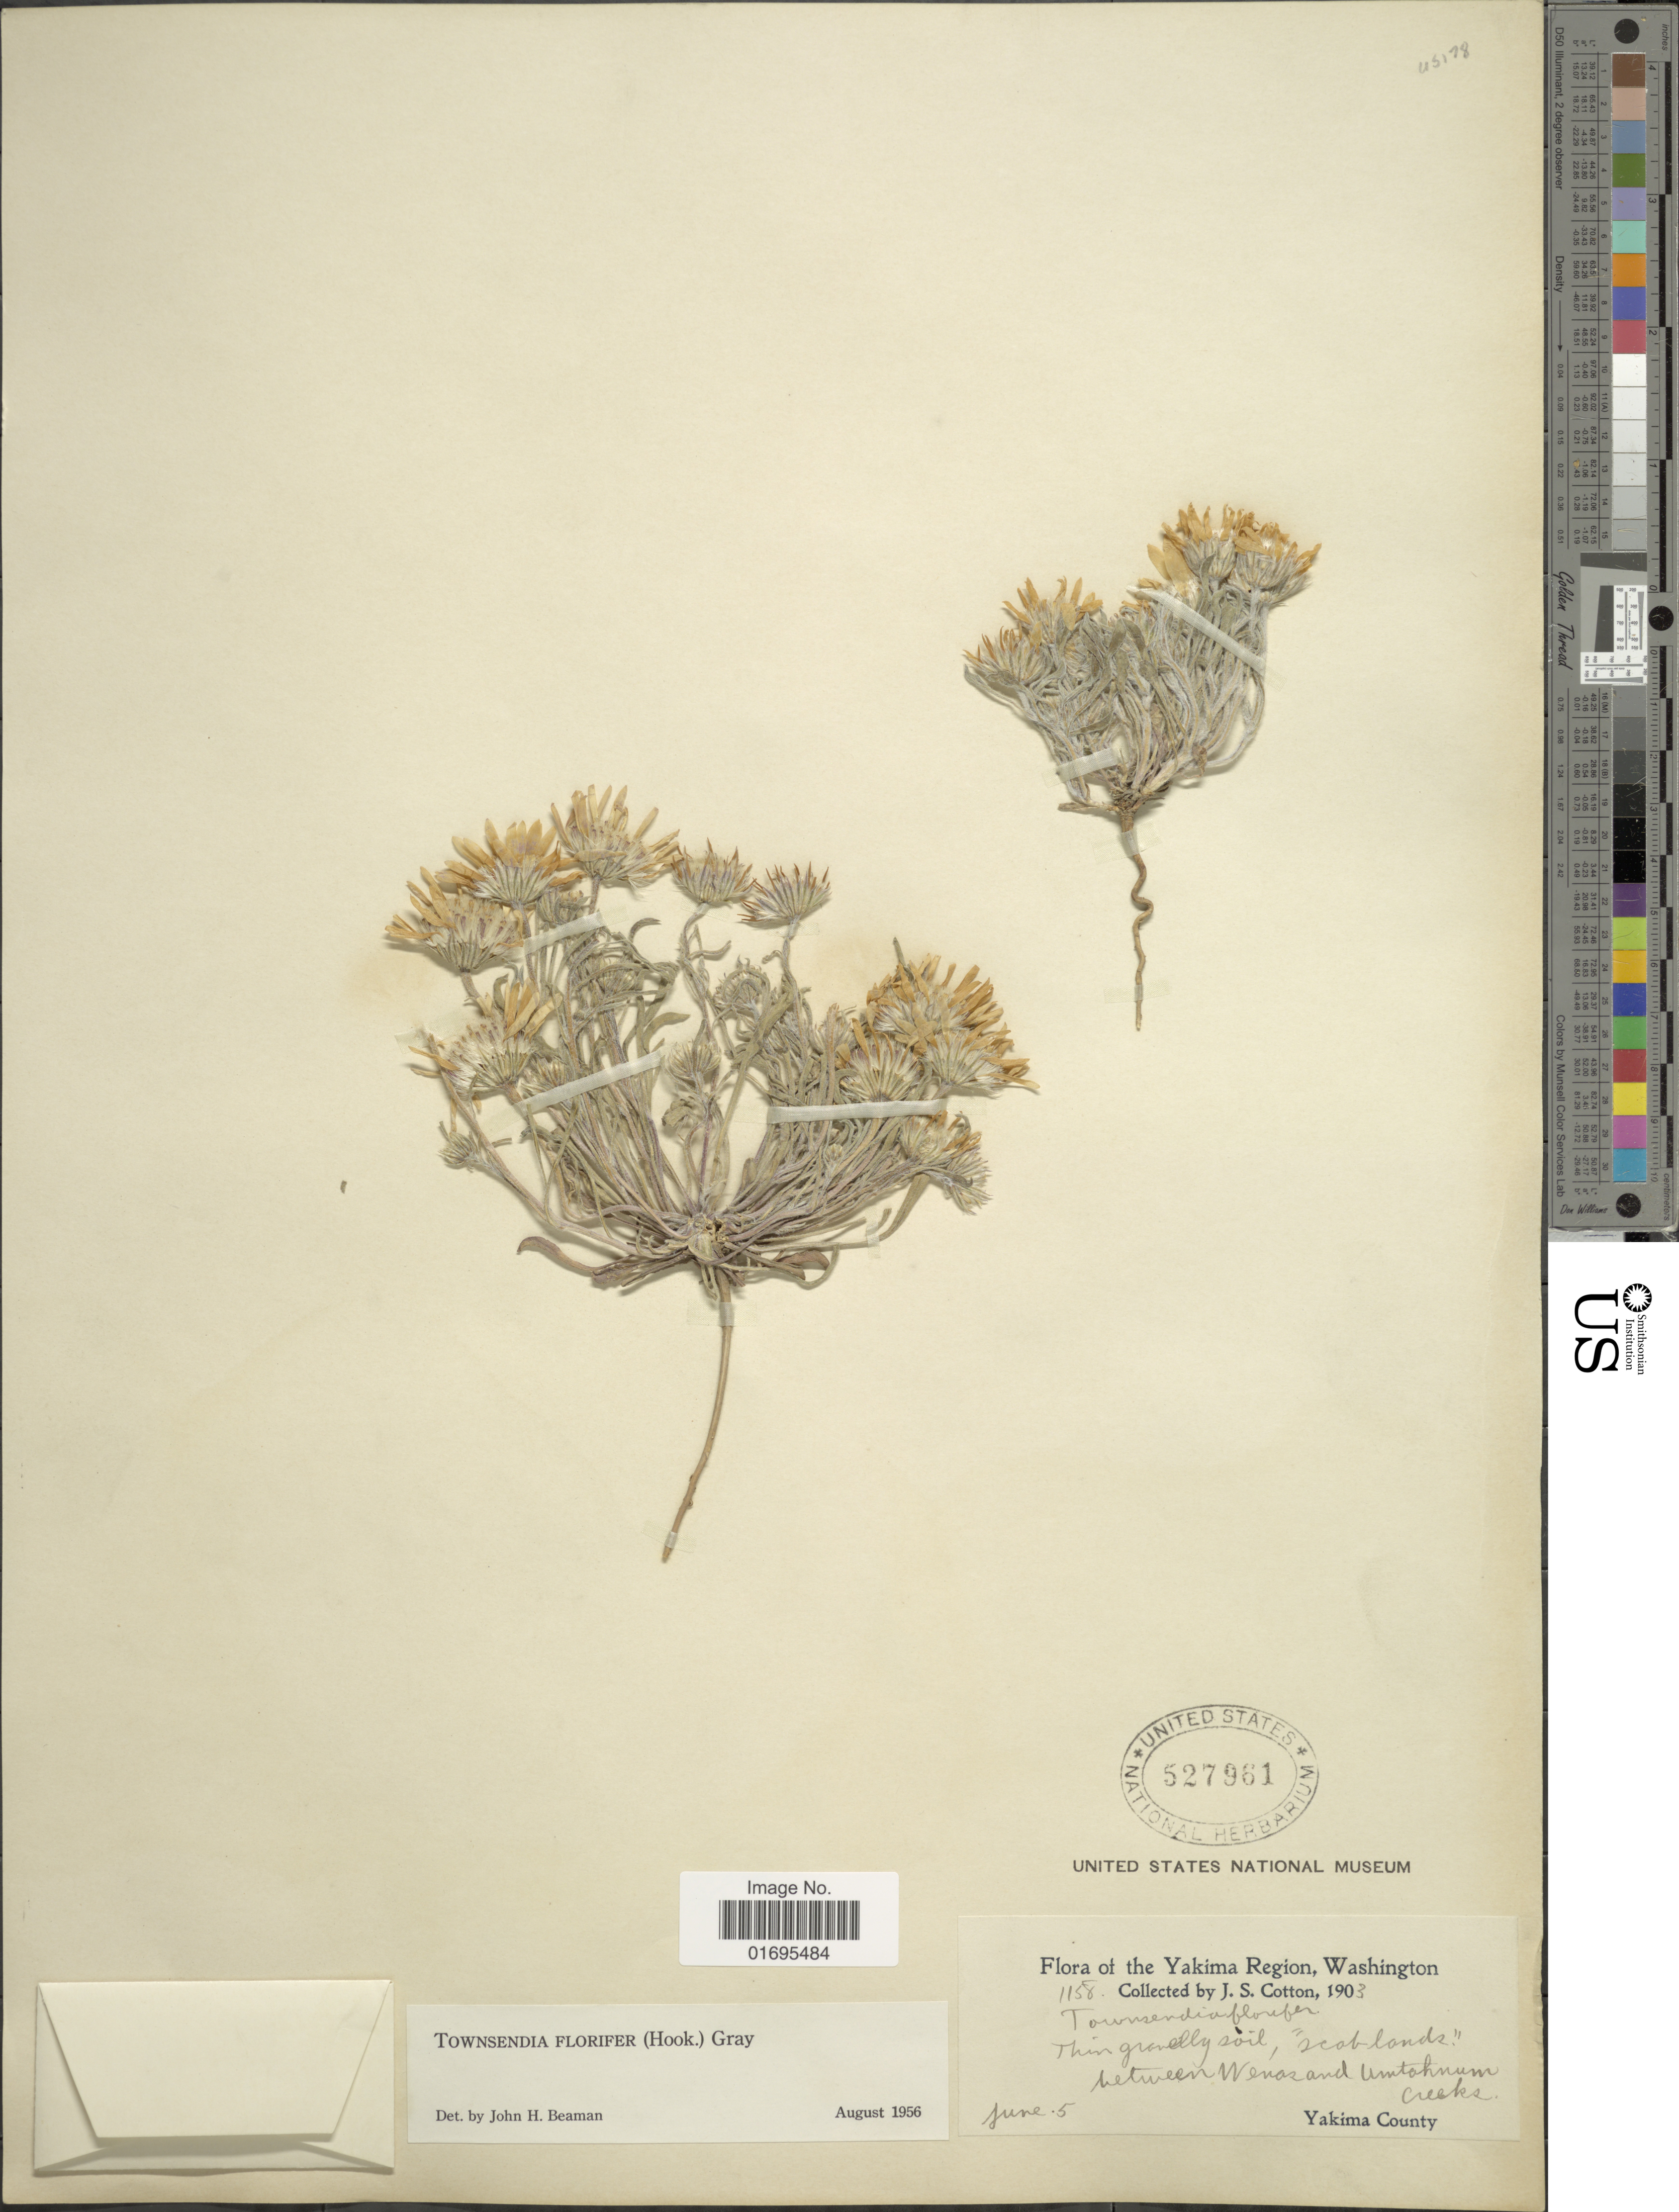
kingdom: Plantae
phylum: Tracheophyta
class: Magnoliopsida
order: Asterales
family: Asteraceae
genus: Townsendia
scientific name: Townsendia florifer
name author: (Hook.) A. Gray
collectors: J. S. Cotton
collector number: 1158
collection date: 1903-06-05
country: United States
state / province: Washington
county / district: Yakima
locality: Yakima Region, thin gravelly soil, between Wenas and Umtahnum Creeks, Yakima County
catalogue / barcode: US 527961